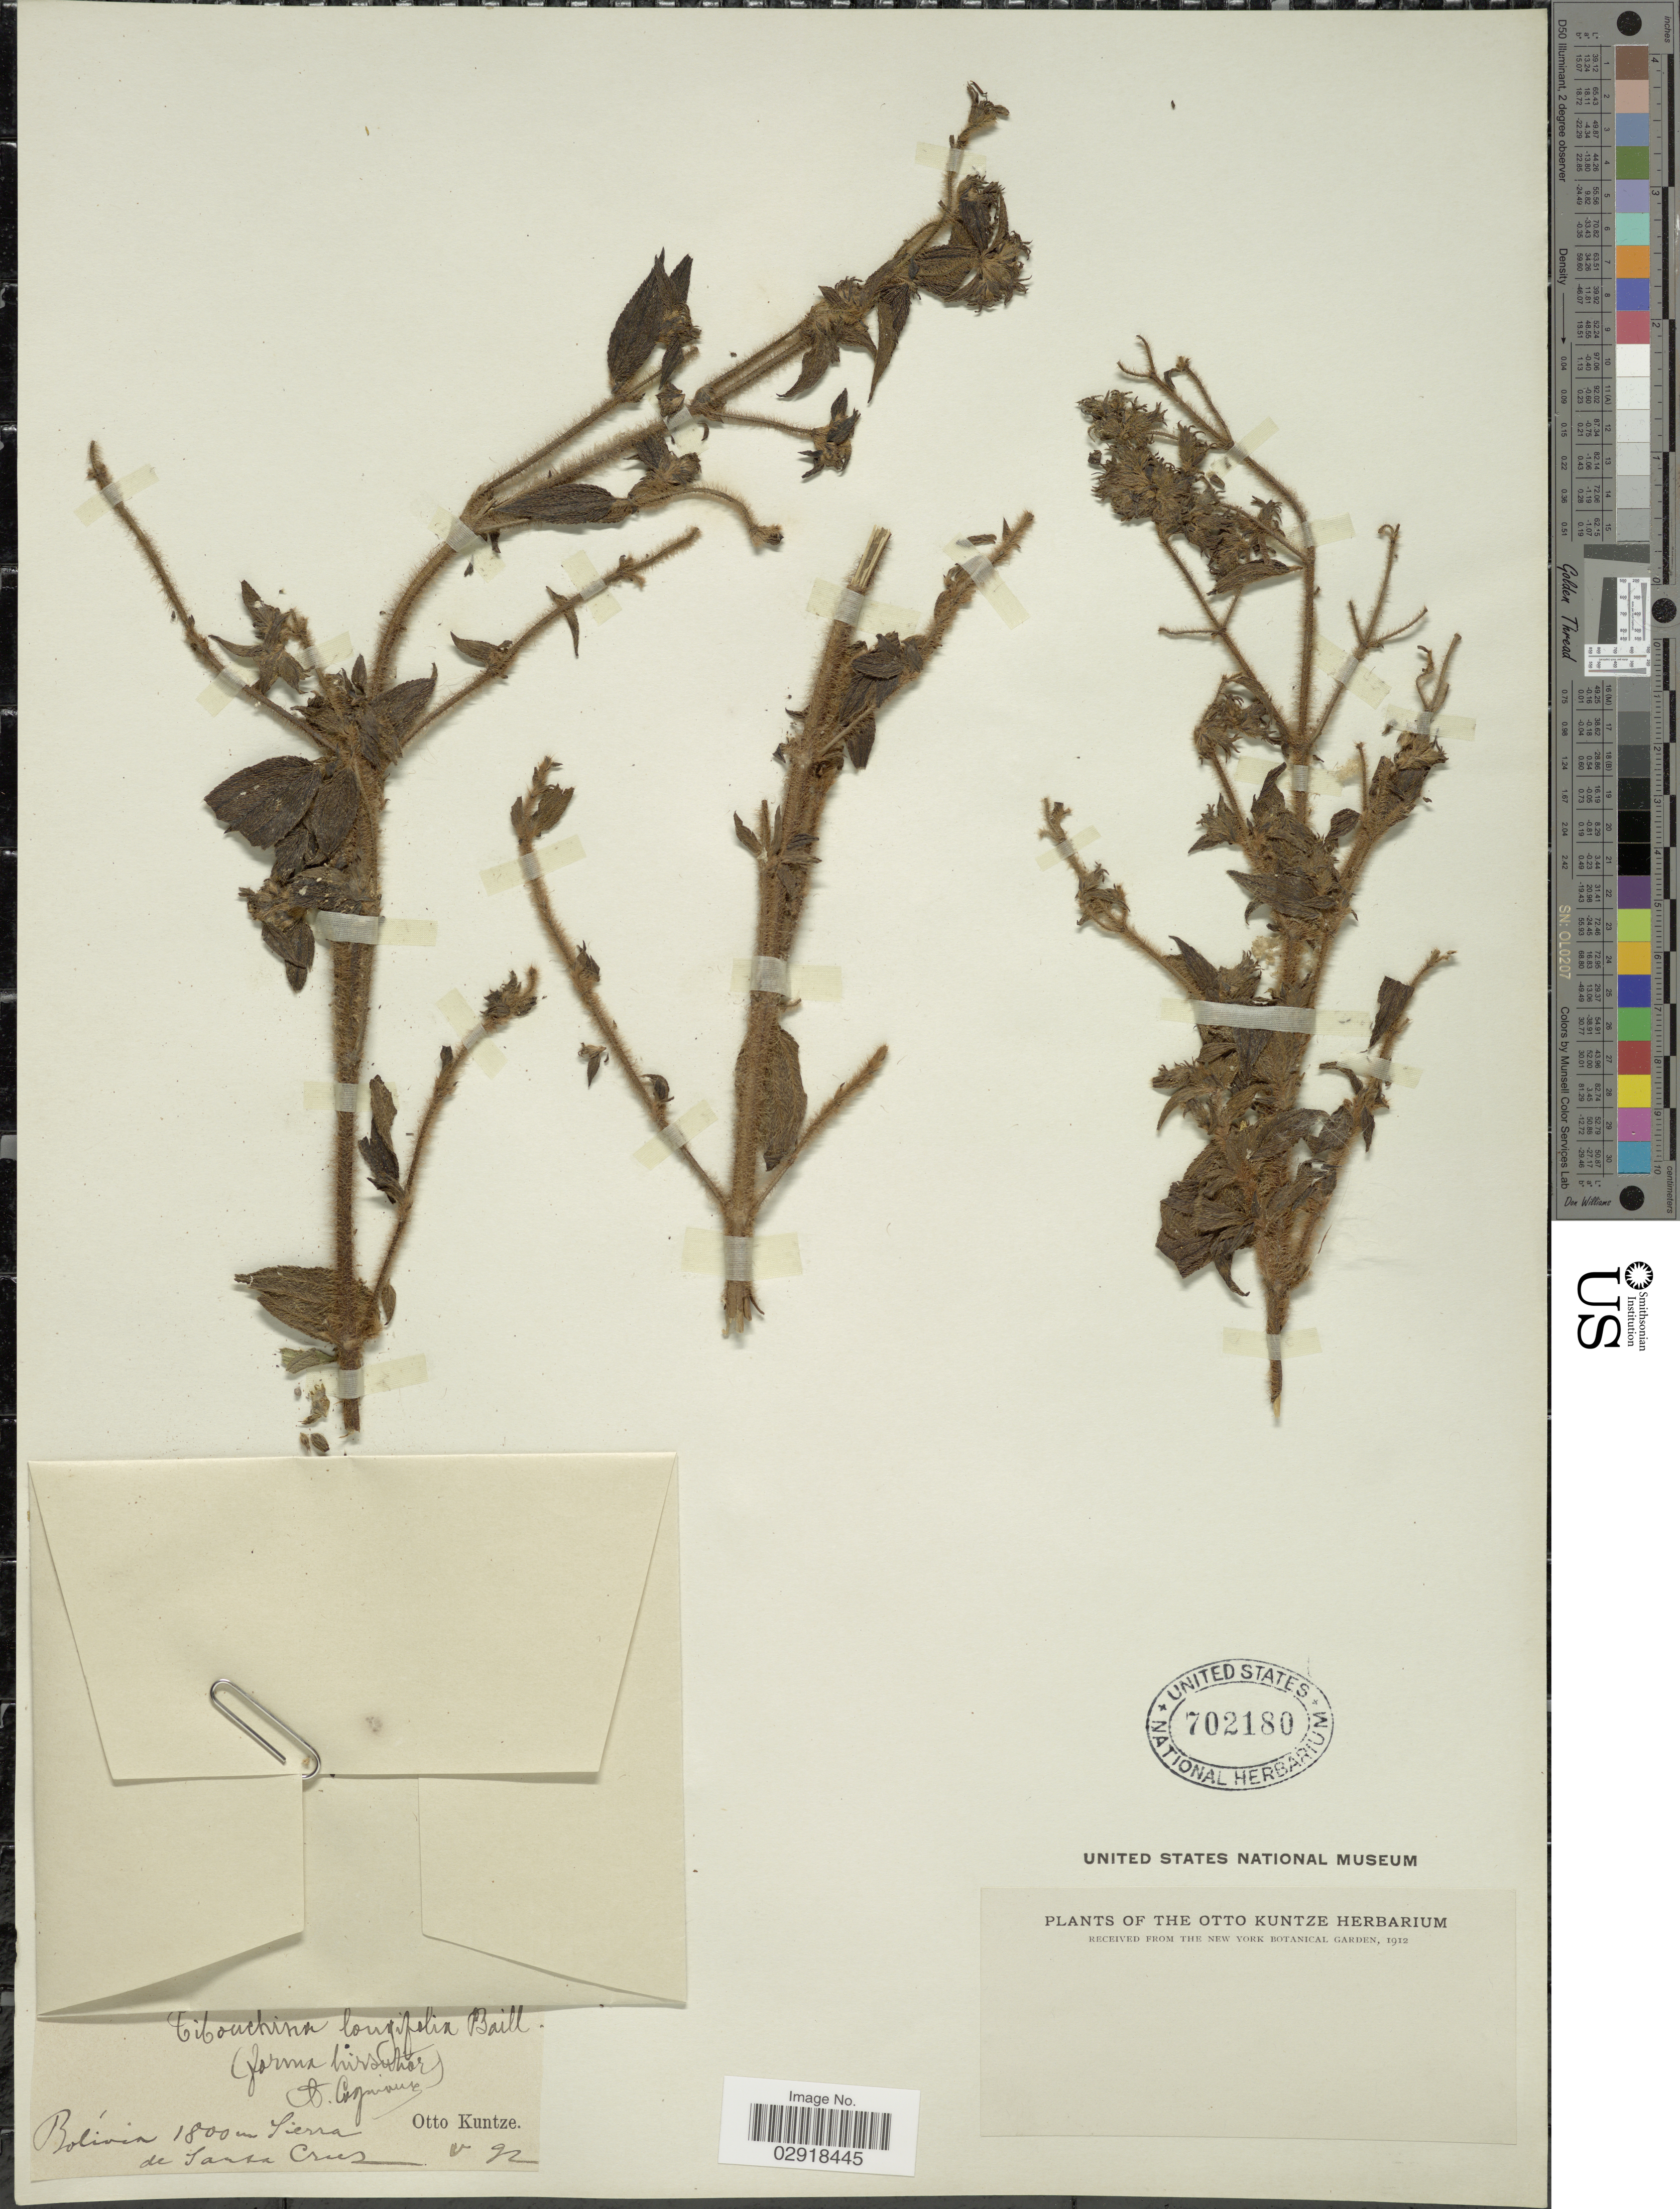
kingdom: Plantae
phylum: Tracheophyta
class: Magnoliopsida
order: Myrtales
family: Melastomataceae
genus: Chaetogastra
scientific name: Chaetogastra longifolia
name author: (Vahl) DC.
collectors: C.E.O. Kuntze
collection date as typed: Transcribed d/m/y: /5/92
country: Bolivia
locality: Sierra de Santa Cruz.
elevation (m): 1800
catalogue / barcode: US 702180